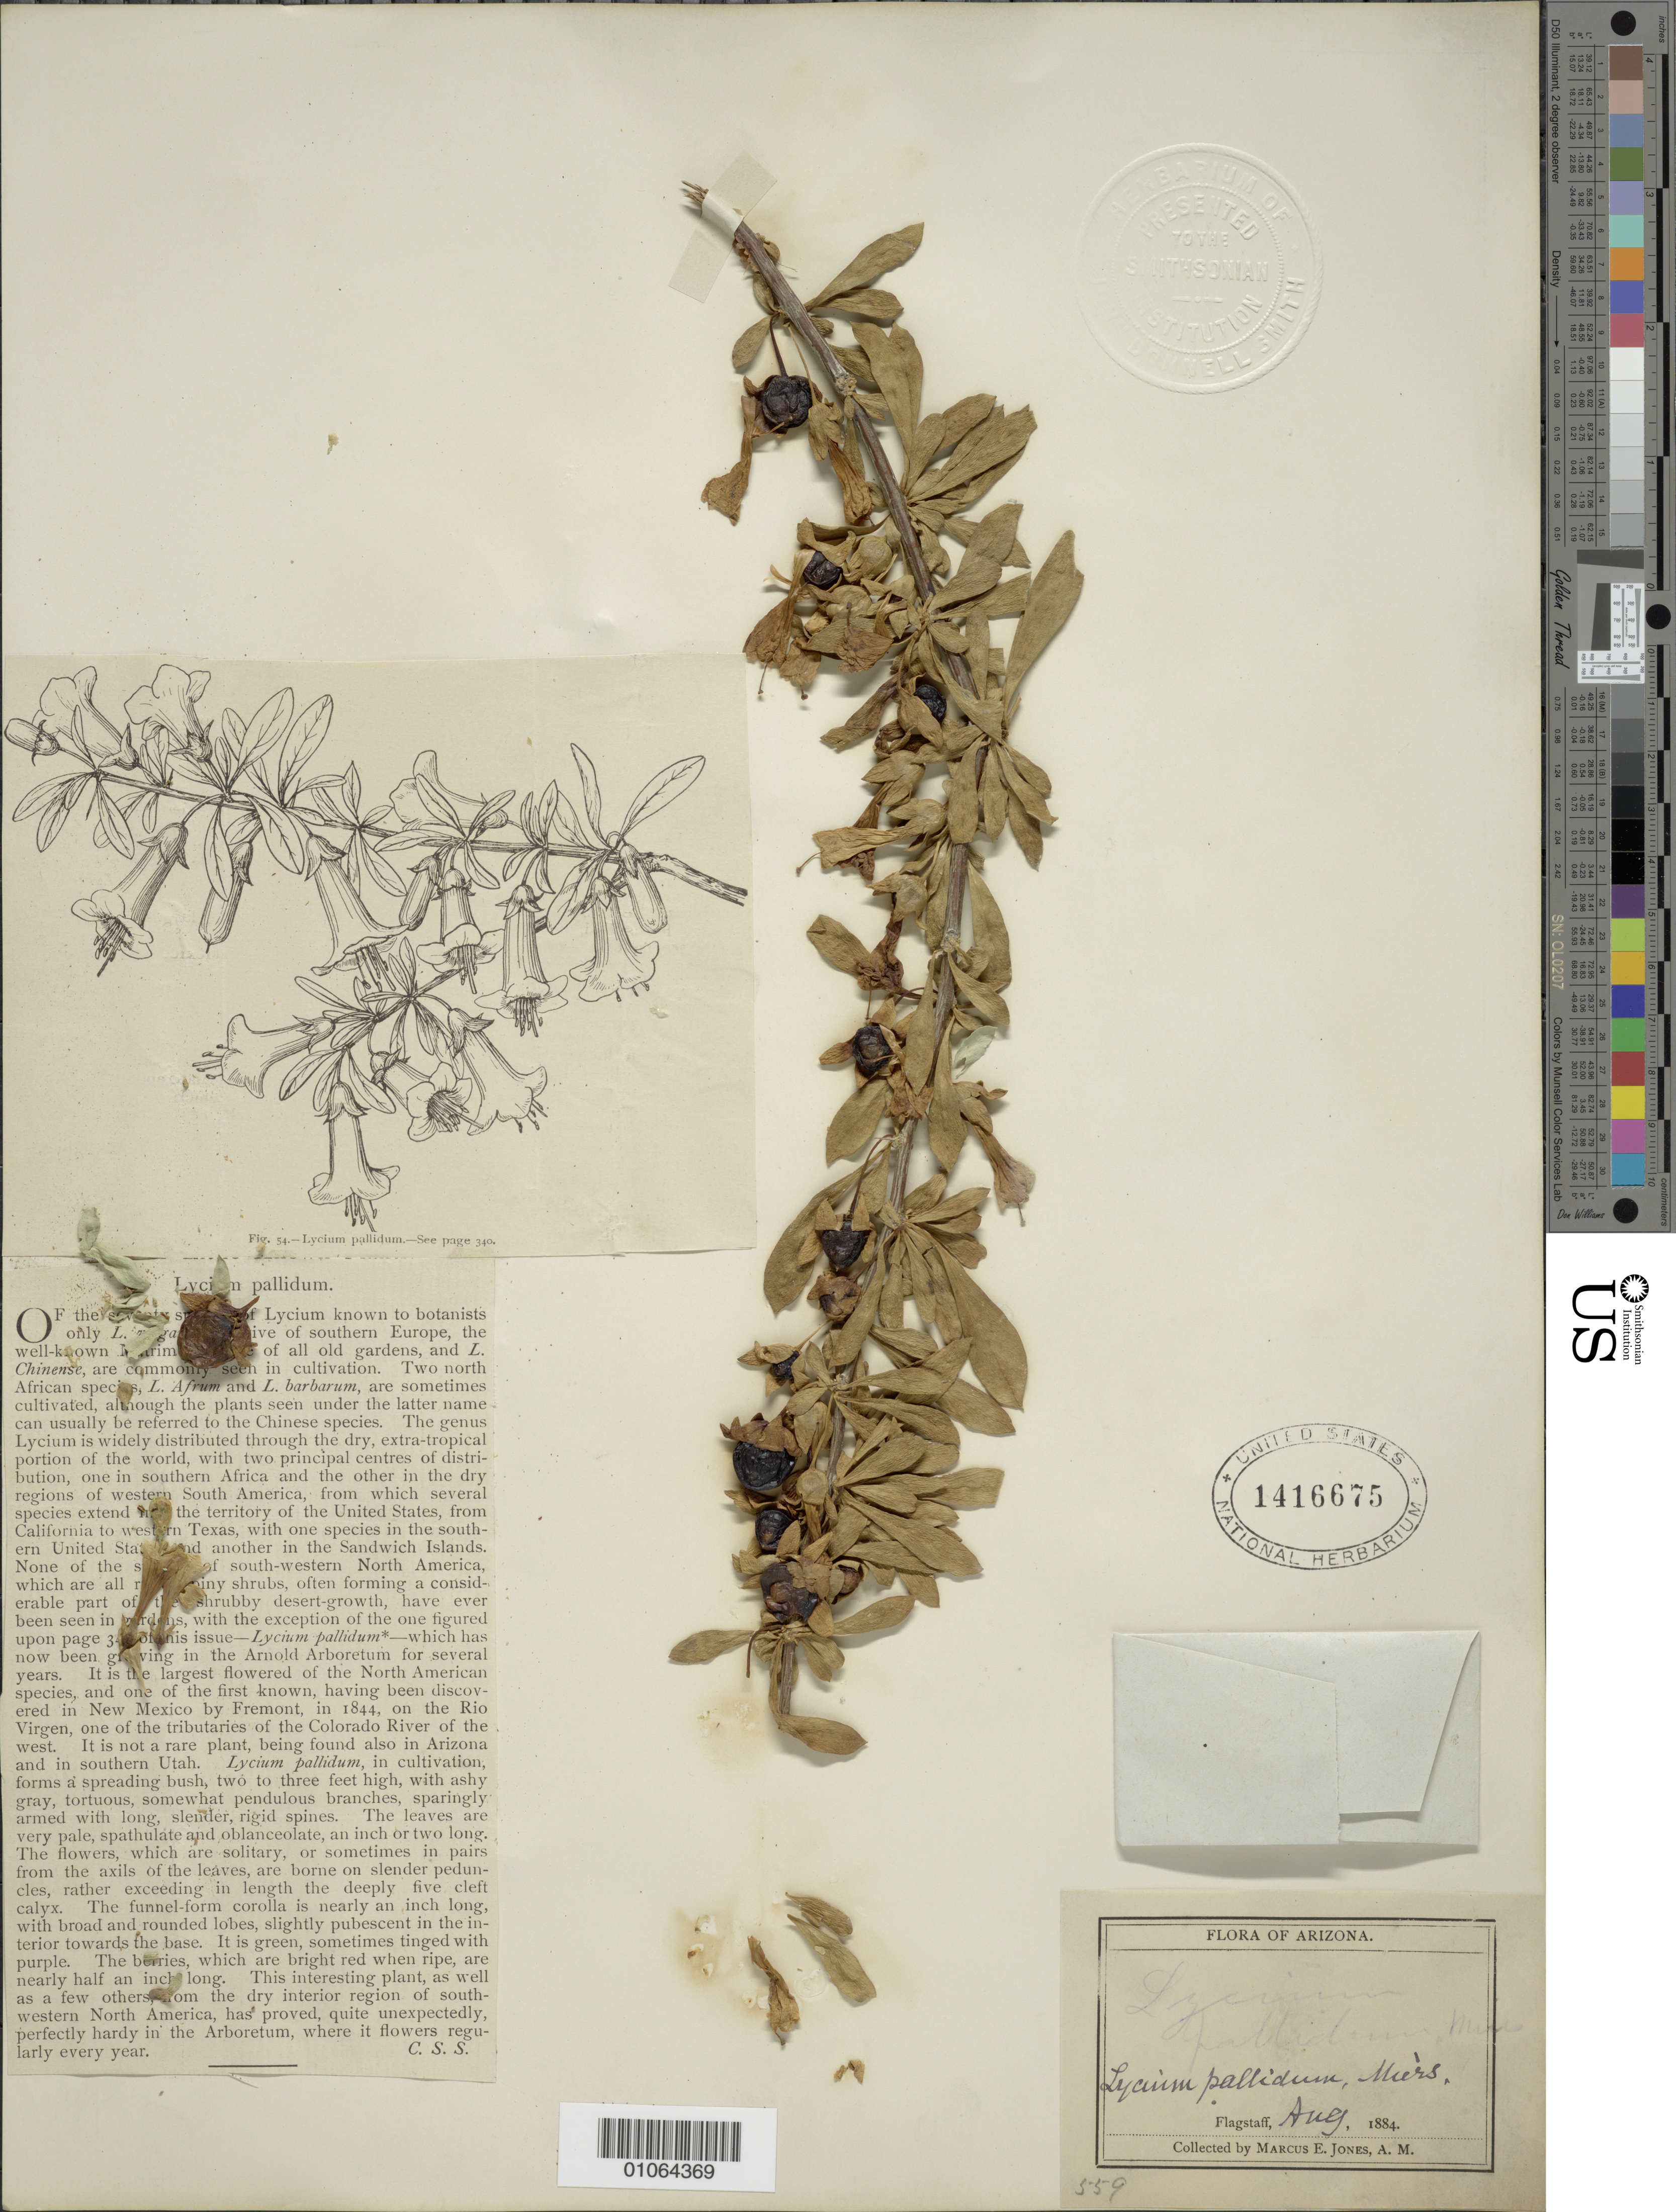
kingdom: Plantae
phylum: Tracheophyta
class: Magnoliopsida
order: Solanales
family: Solanaceae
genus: Lycium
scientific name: Lycium pallidum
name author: Miers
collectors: M. E. Jones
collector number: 559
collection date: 1884-08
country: United States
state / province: Arizona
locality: Flagstaff.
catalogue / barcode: US 1416675